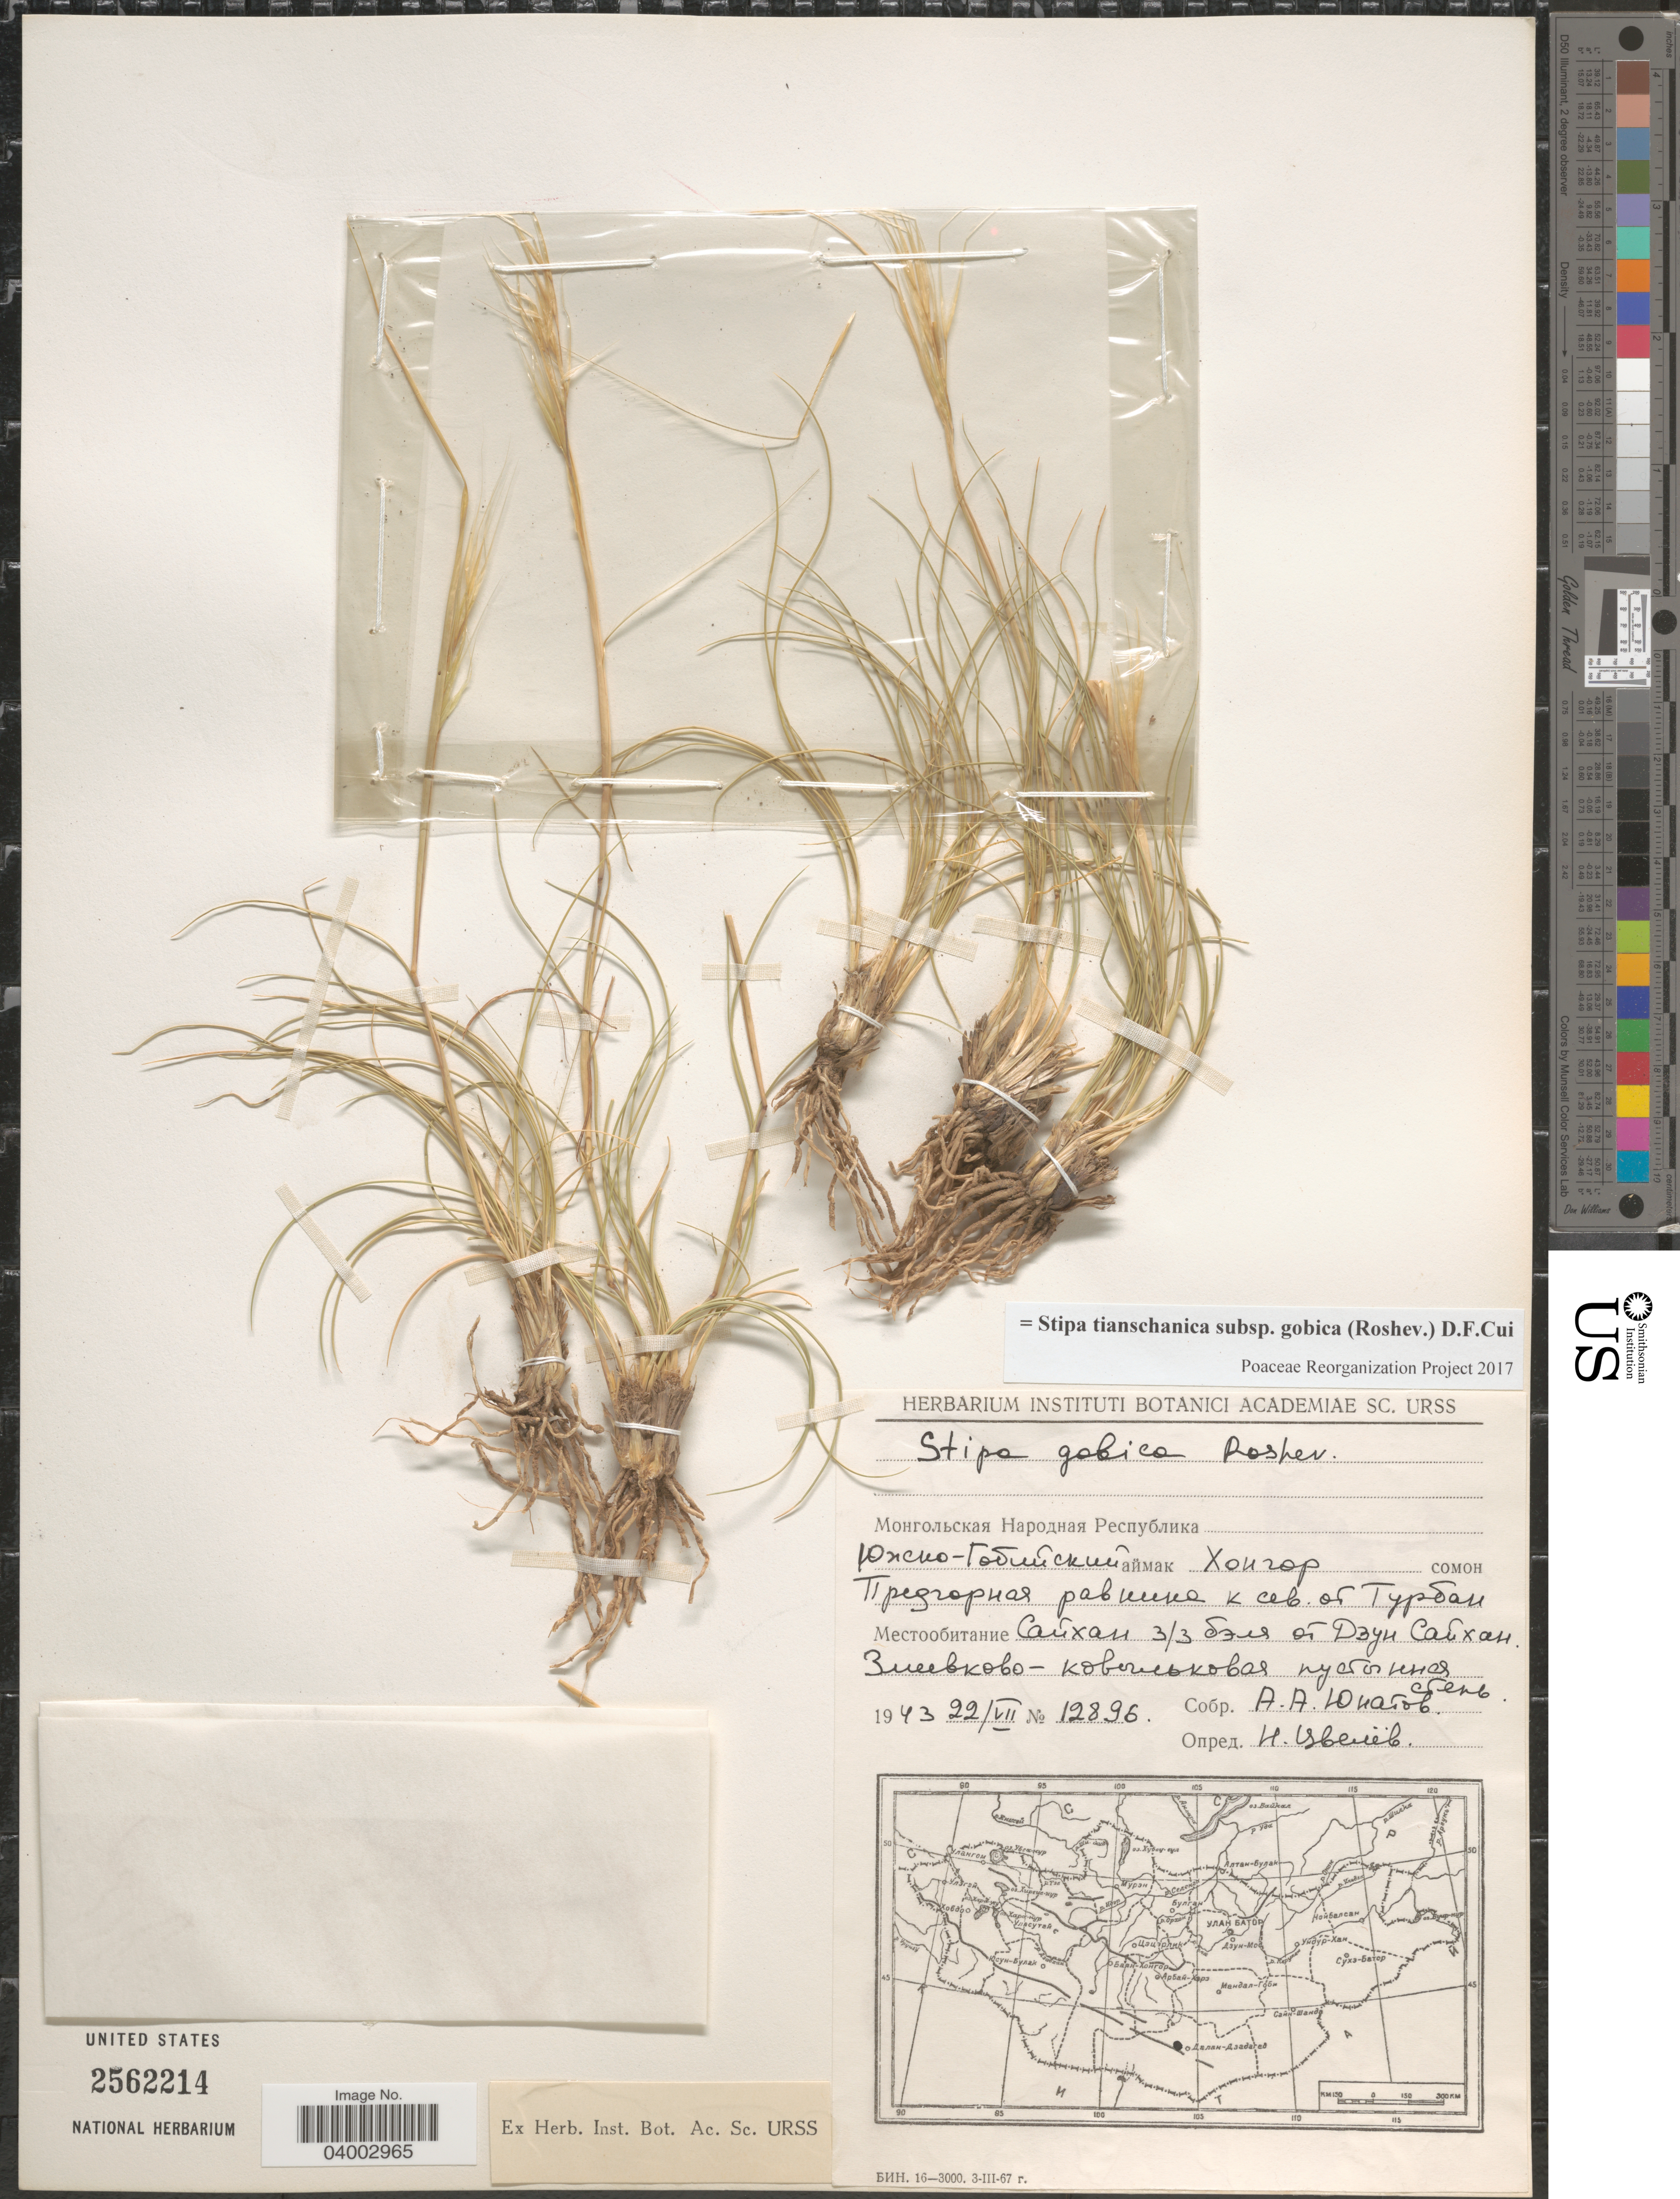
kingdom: Plantae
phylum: Tracheophyta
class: Liliopsida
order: Poales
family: Poaceae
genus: Stipa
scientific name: Stipa tianschanica subsp. gobica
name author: (Roshev.) Cui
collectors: A. Unatov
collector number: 12896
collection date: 1943-07-22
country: Mongolia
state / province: Omnogovi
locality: Hanhongor District, Sayhan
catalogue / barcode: US 2562214